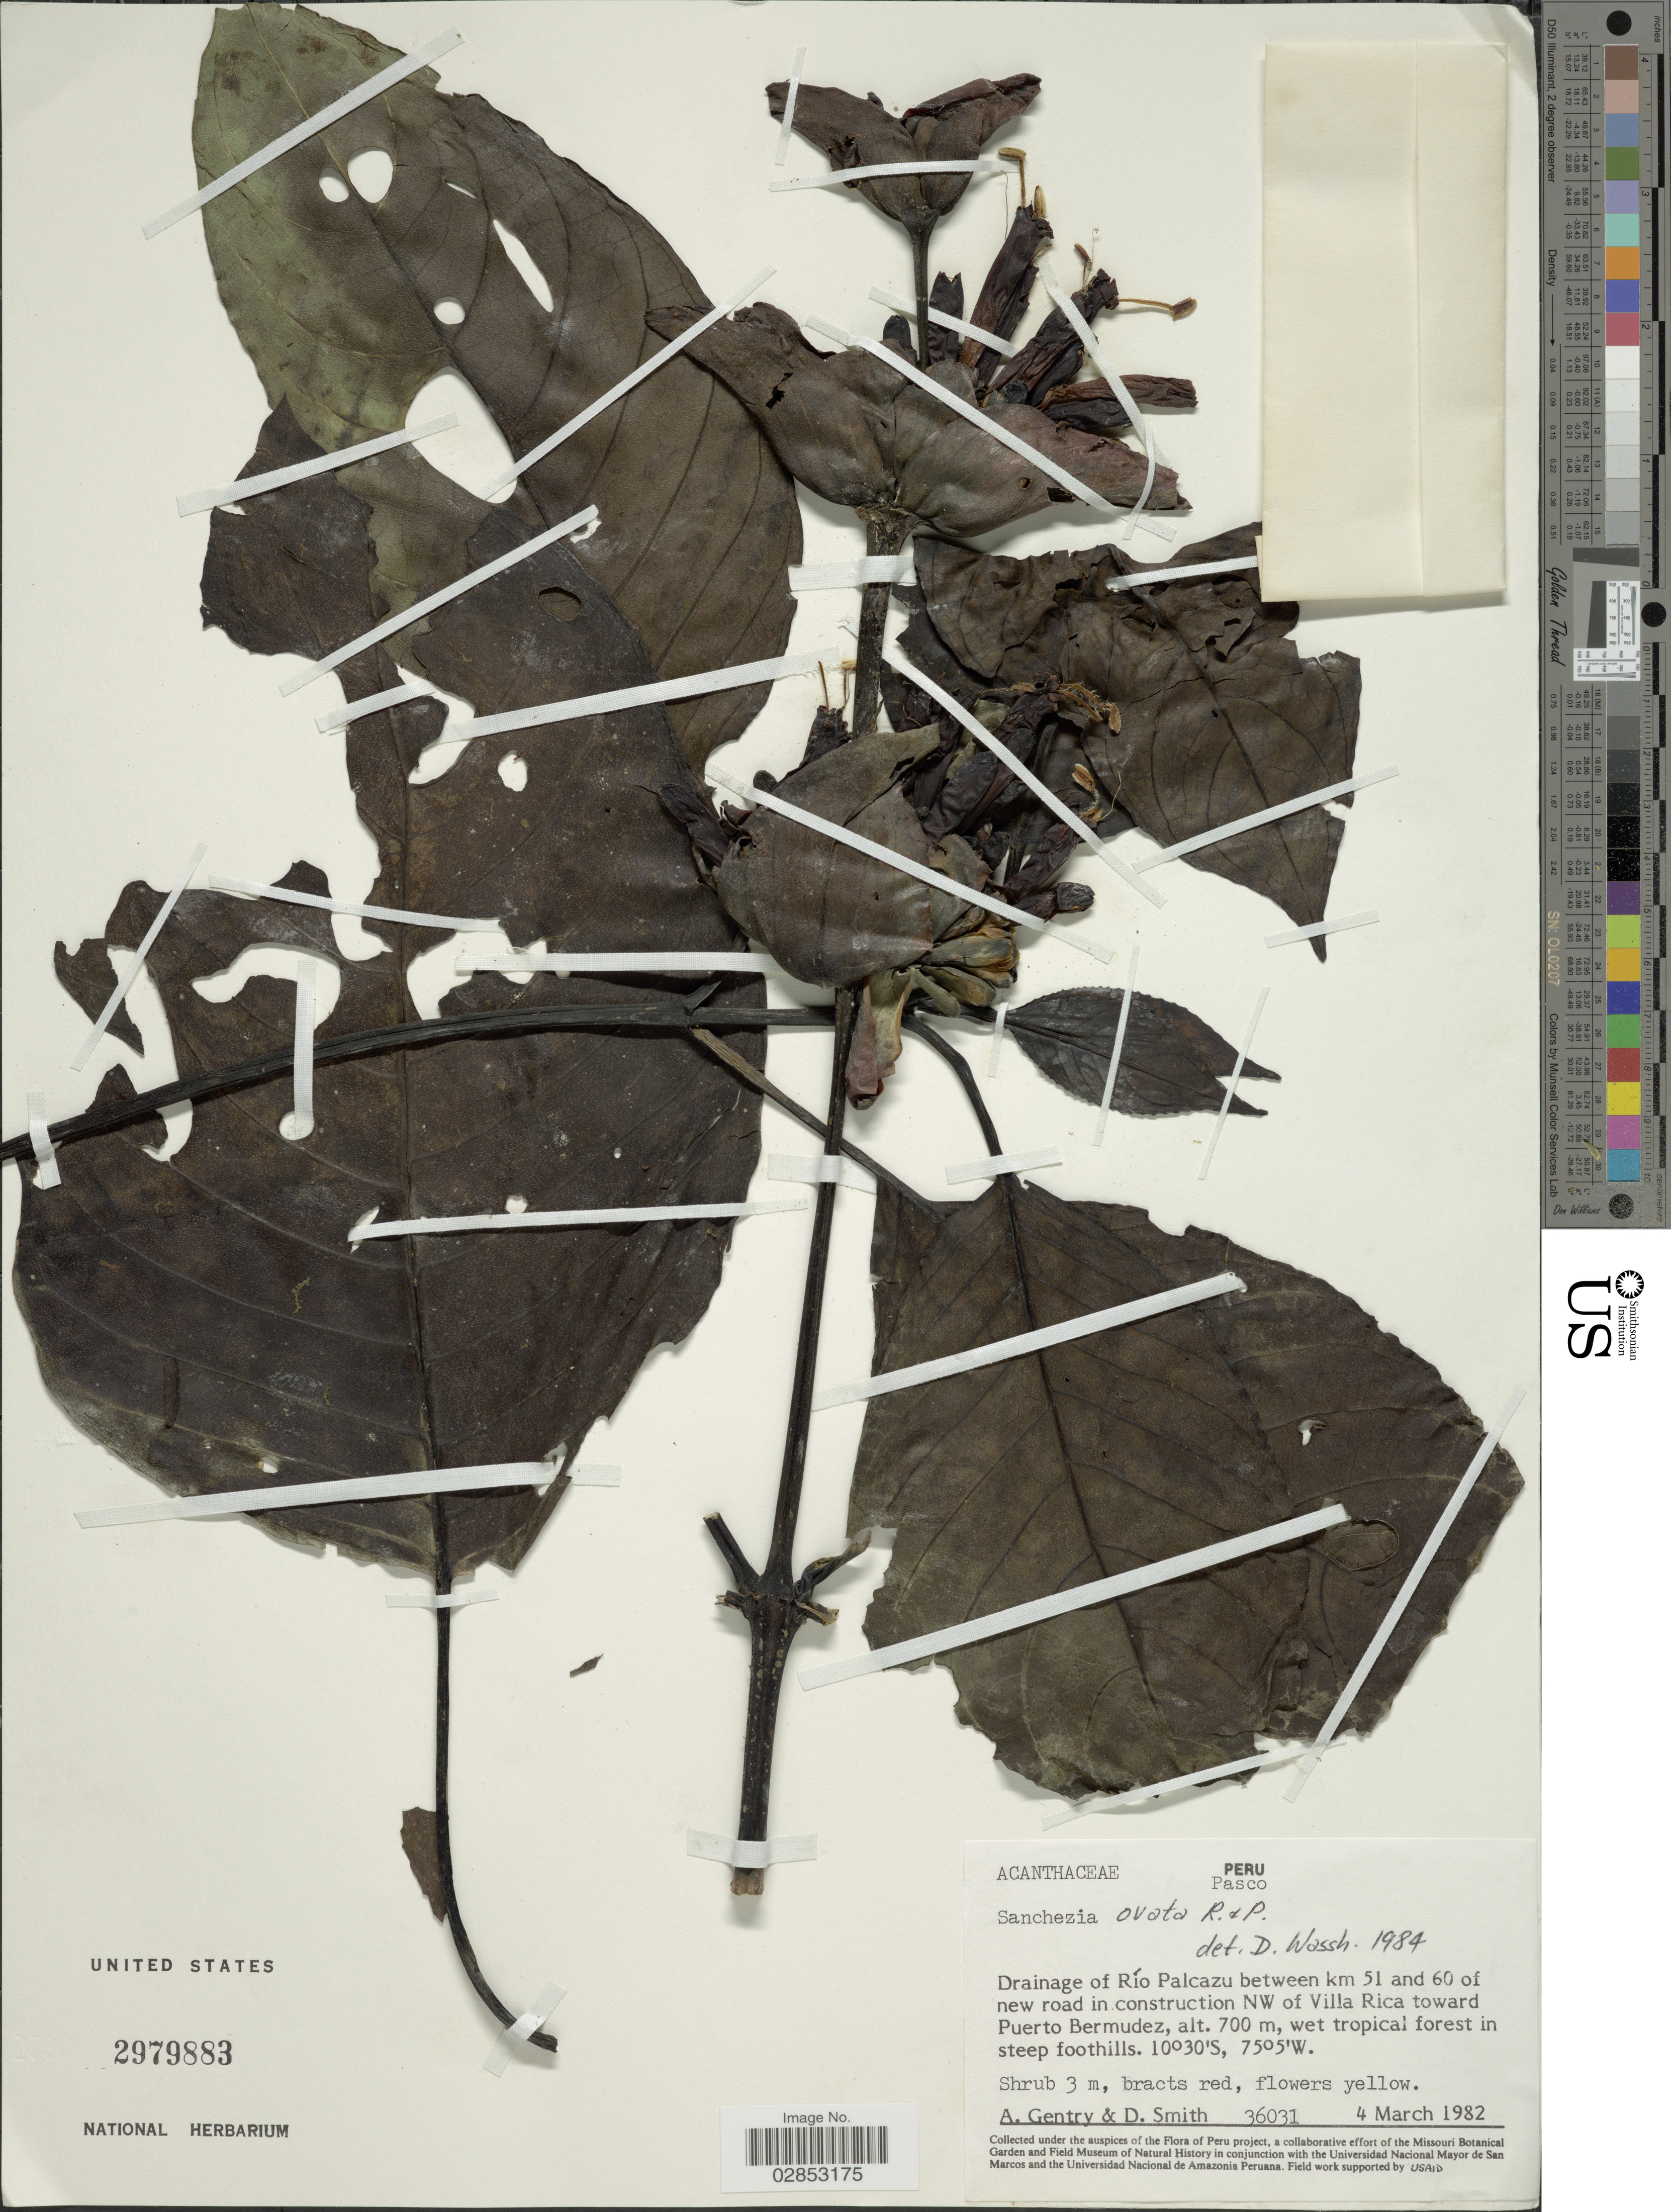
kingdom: Plantae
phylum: Tracheophyta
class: Magnoliopsida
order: Lamiales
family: Acanthaceae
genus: Sanchezia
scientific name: Sanchezia ovata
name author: Ruiz & Pav.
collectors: A. H. Gentry & D. Smith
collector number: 36031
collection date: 1982-03-04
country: Peru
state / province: Pasco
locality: Drainage of Río Palcazu between km 51 and 60 of new road in construction NW of Villa Rica toward Puerto Bermudez.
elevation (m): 700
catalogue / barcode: US 2979883